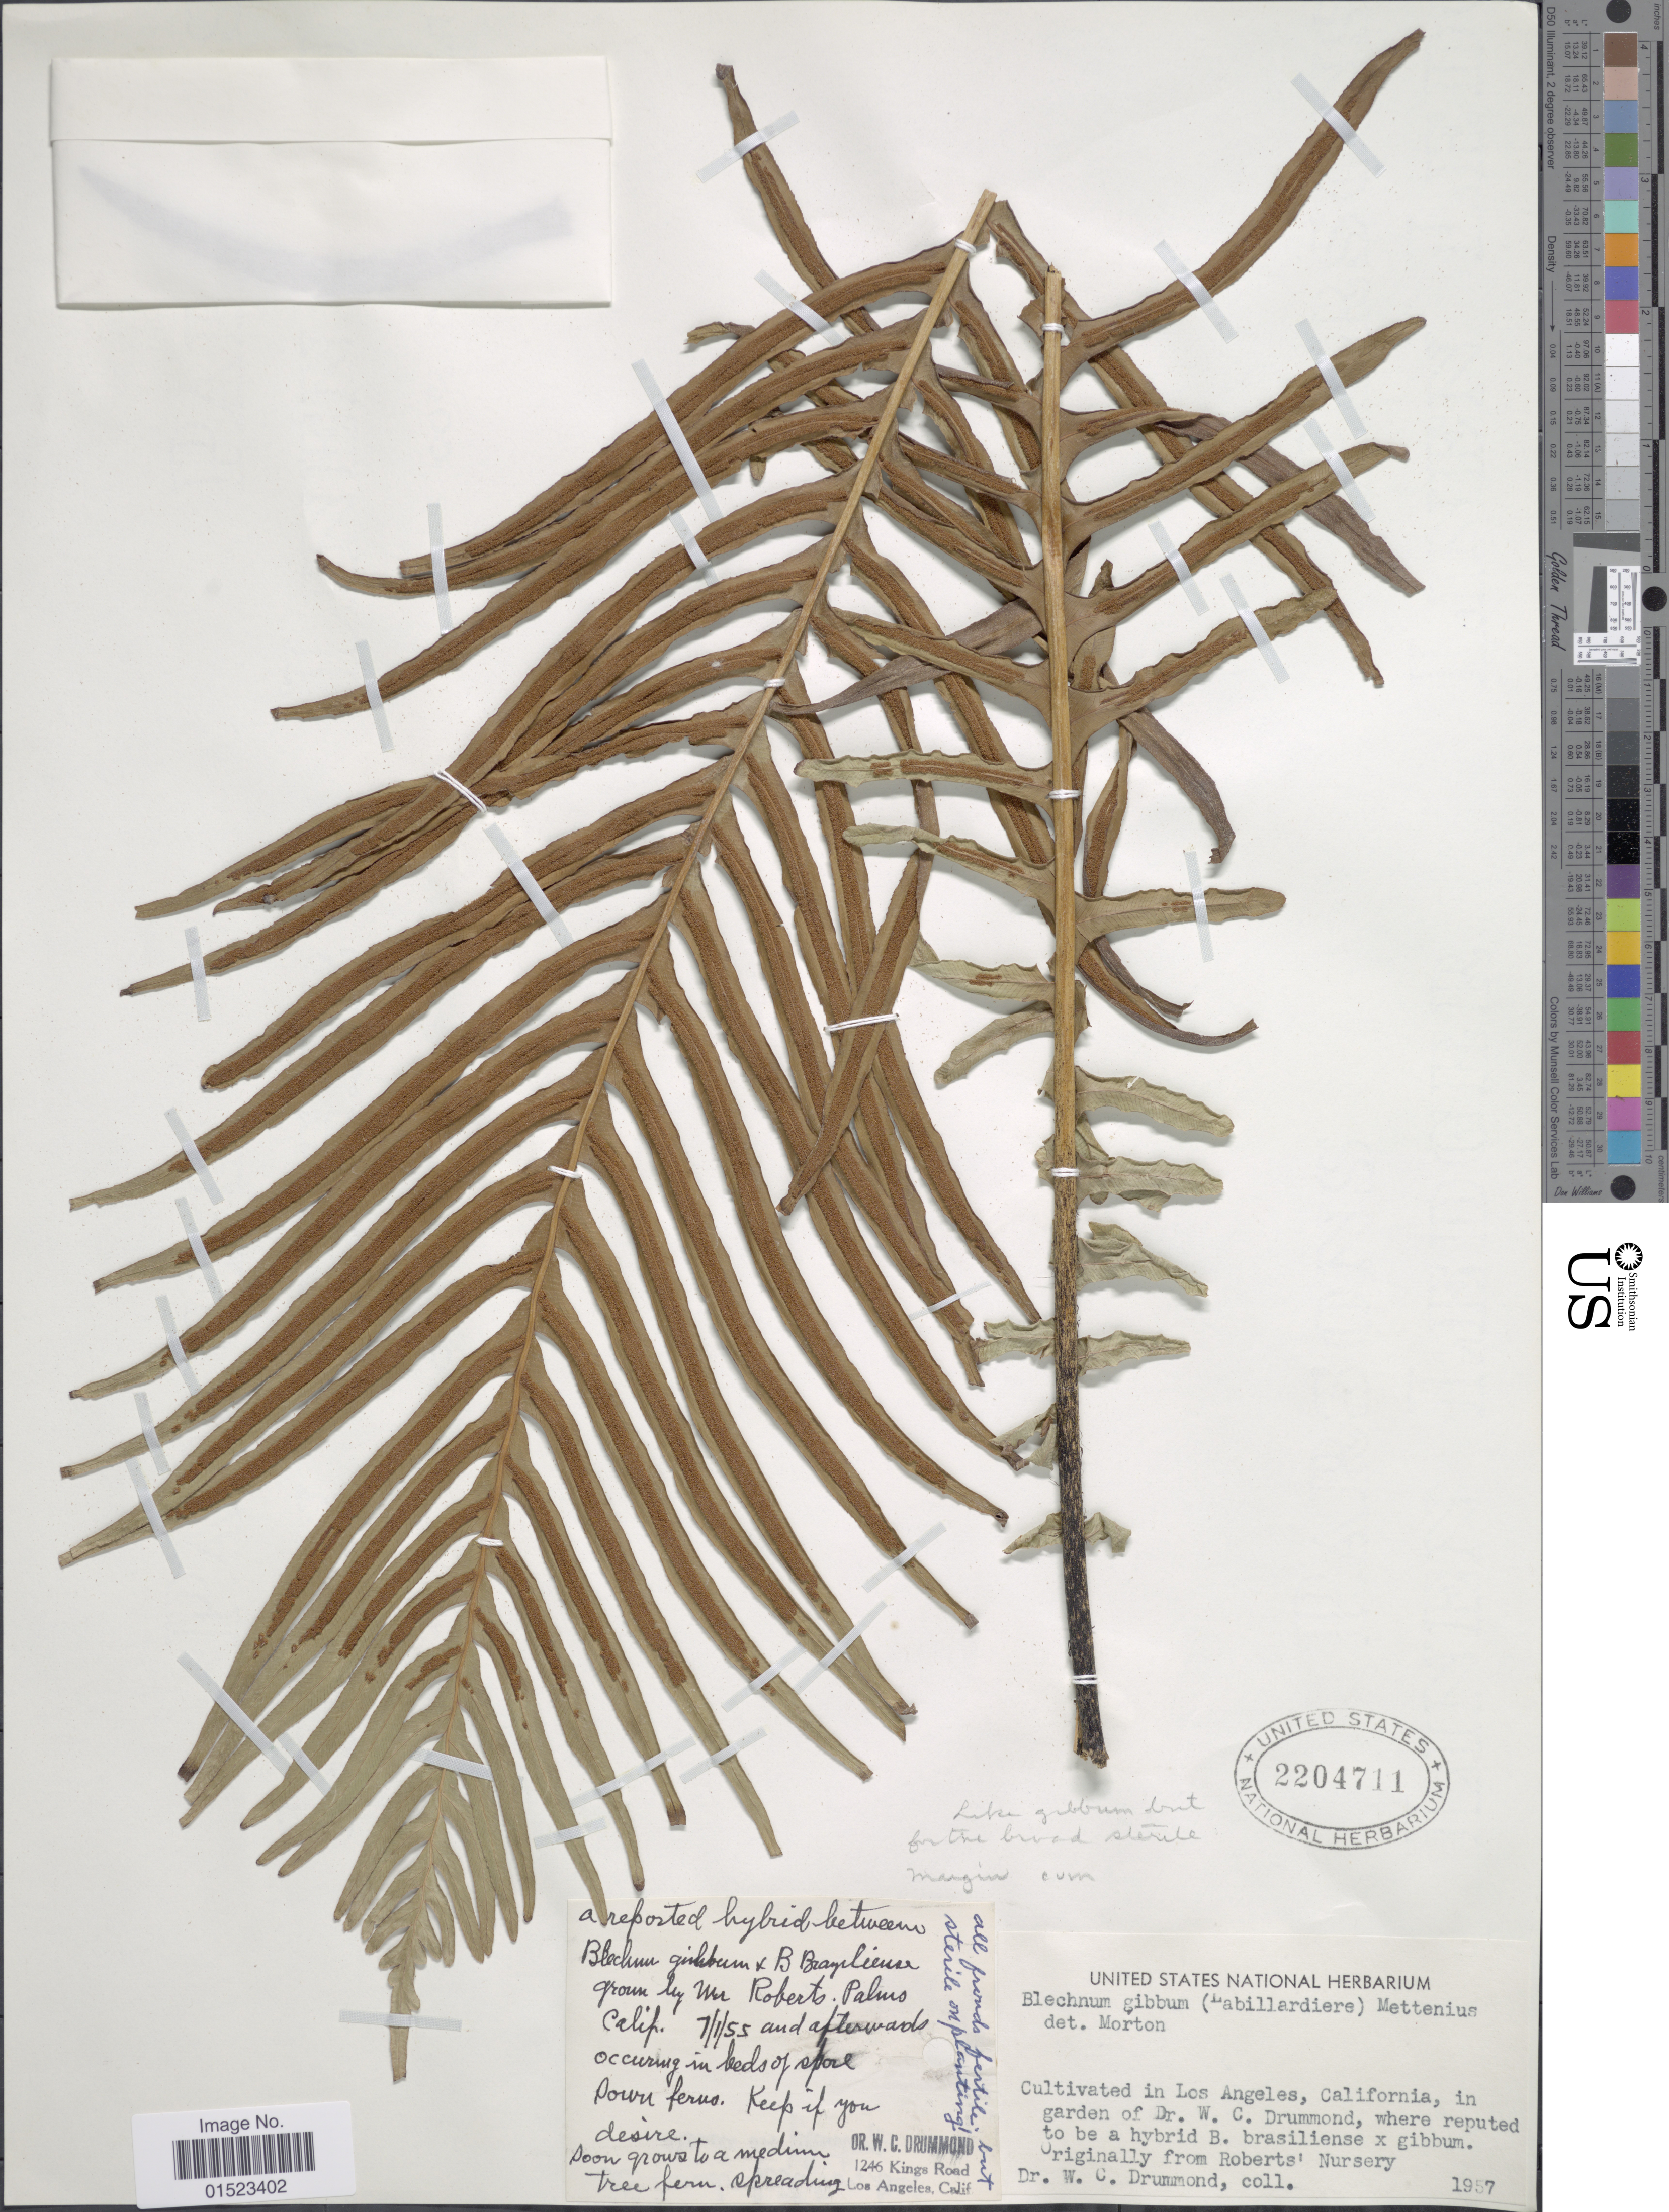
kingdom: Plantae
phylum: Tracheophyta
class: Polypodiopsida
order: Polypodiales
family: Blechnaceae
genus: Blechnum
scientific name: Blechnum gibbum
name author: (Labill.) Mett.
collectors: W. Drummond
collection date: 1957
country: United States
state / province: California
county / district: Los Angeles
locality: Los Angeles, in garden of Dr. W. C. Drummond, Originally from Roberts'Nursery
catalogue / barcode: US 2204711